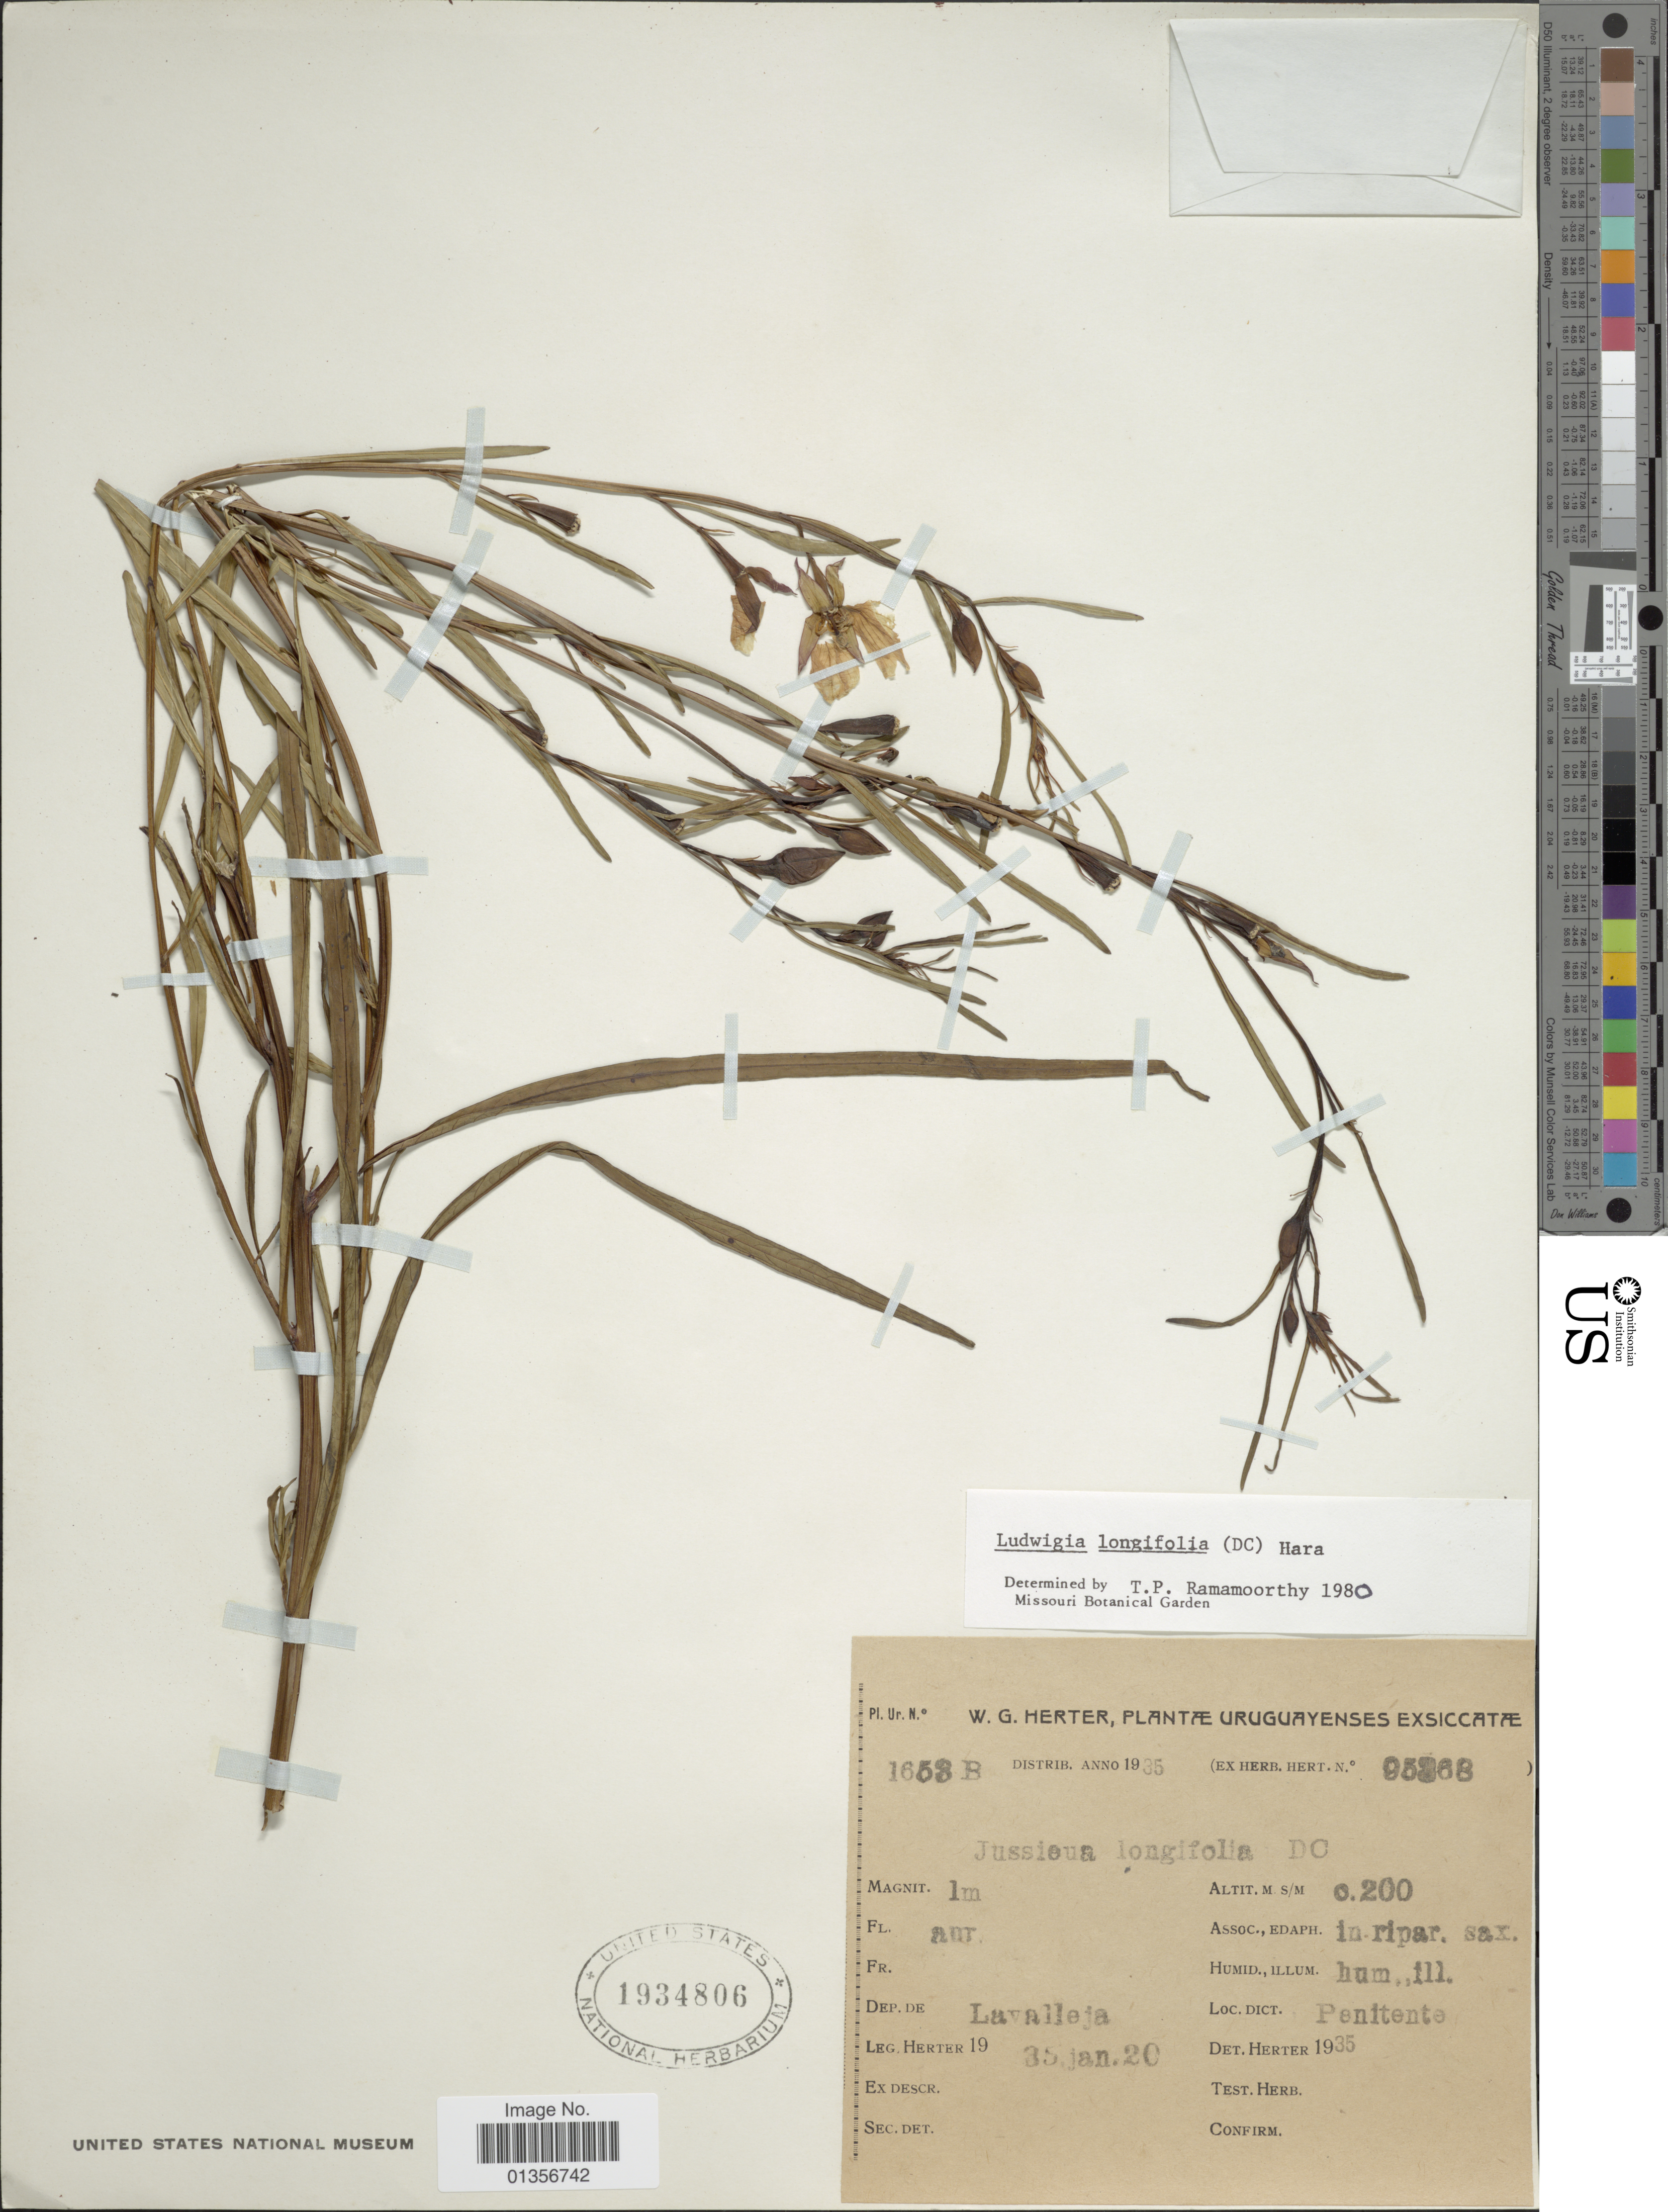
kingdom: Plantae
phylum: Tracheophyta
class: Magnoliopsida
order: Myrtales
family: Onagraceae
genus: Ludwigia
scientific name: Ludwigia longifolia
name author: (DC.) H. Hara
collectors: W. G. Herter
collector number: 1658B*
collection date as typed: Transcribed d/m/y: 20/1/35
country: Uruguay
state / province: Lavalleja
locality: Penitente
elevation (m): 200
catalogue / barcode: US 1934806